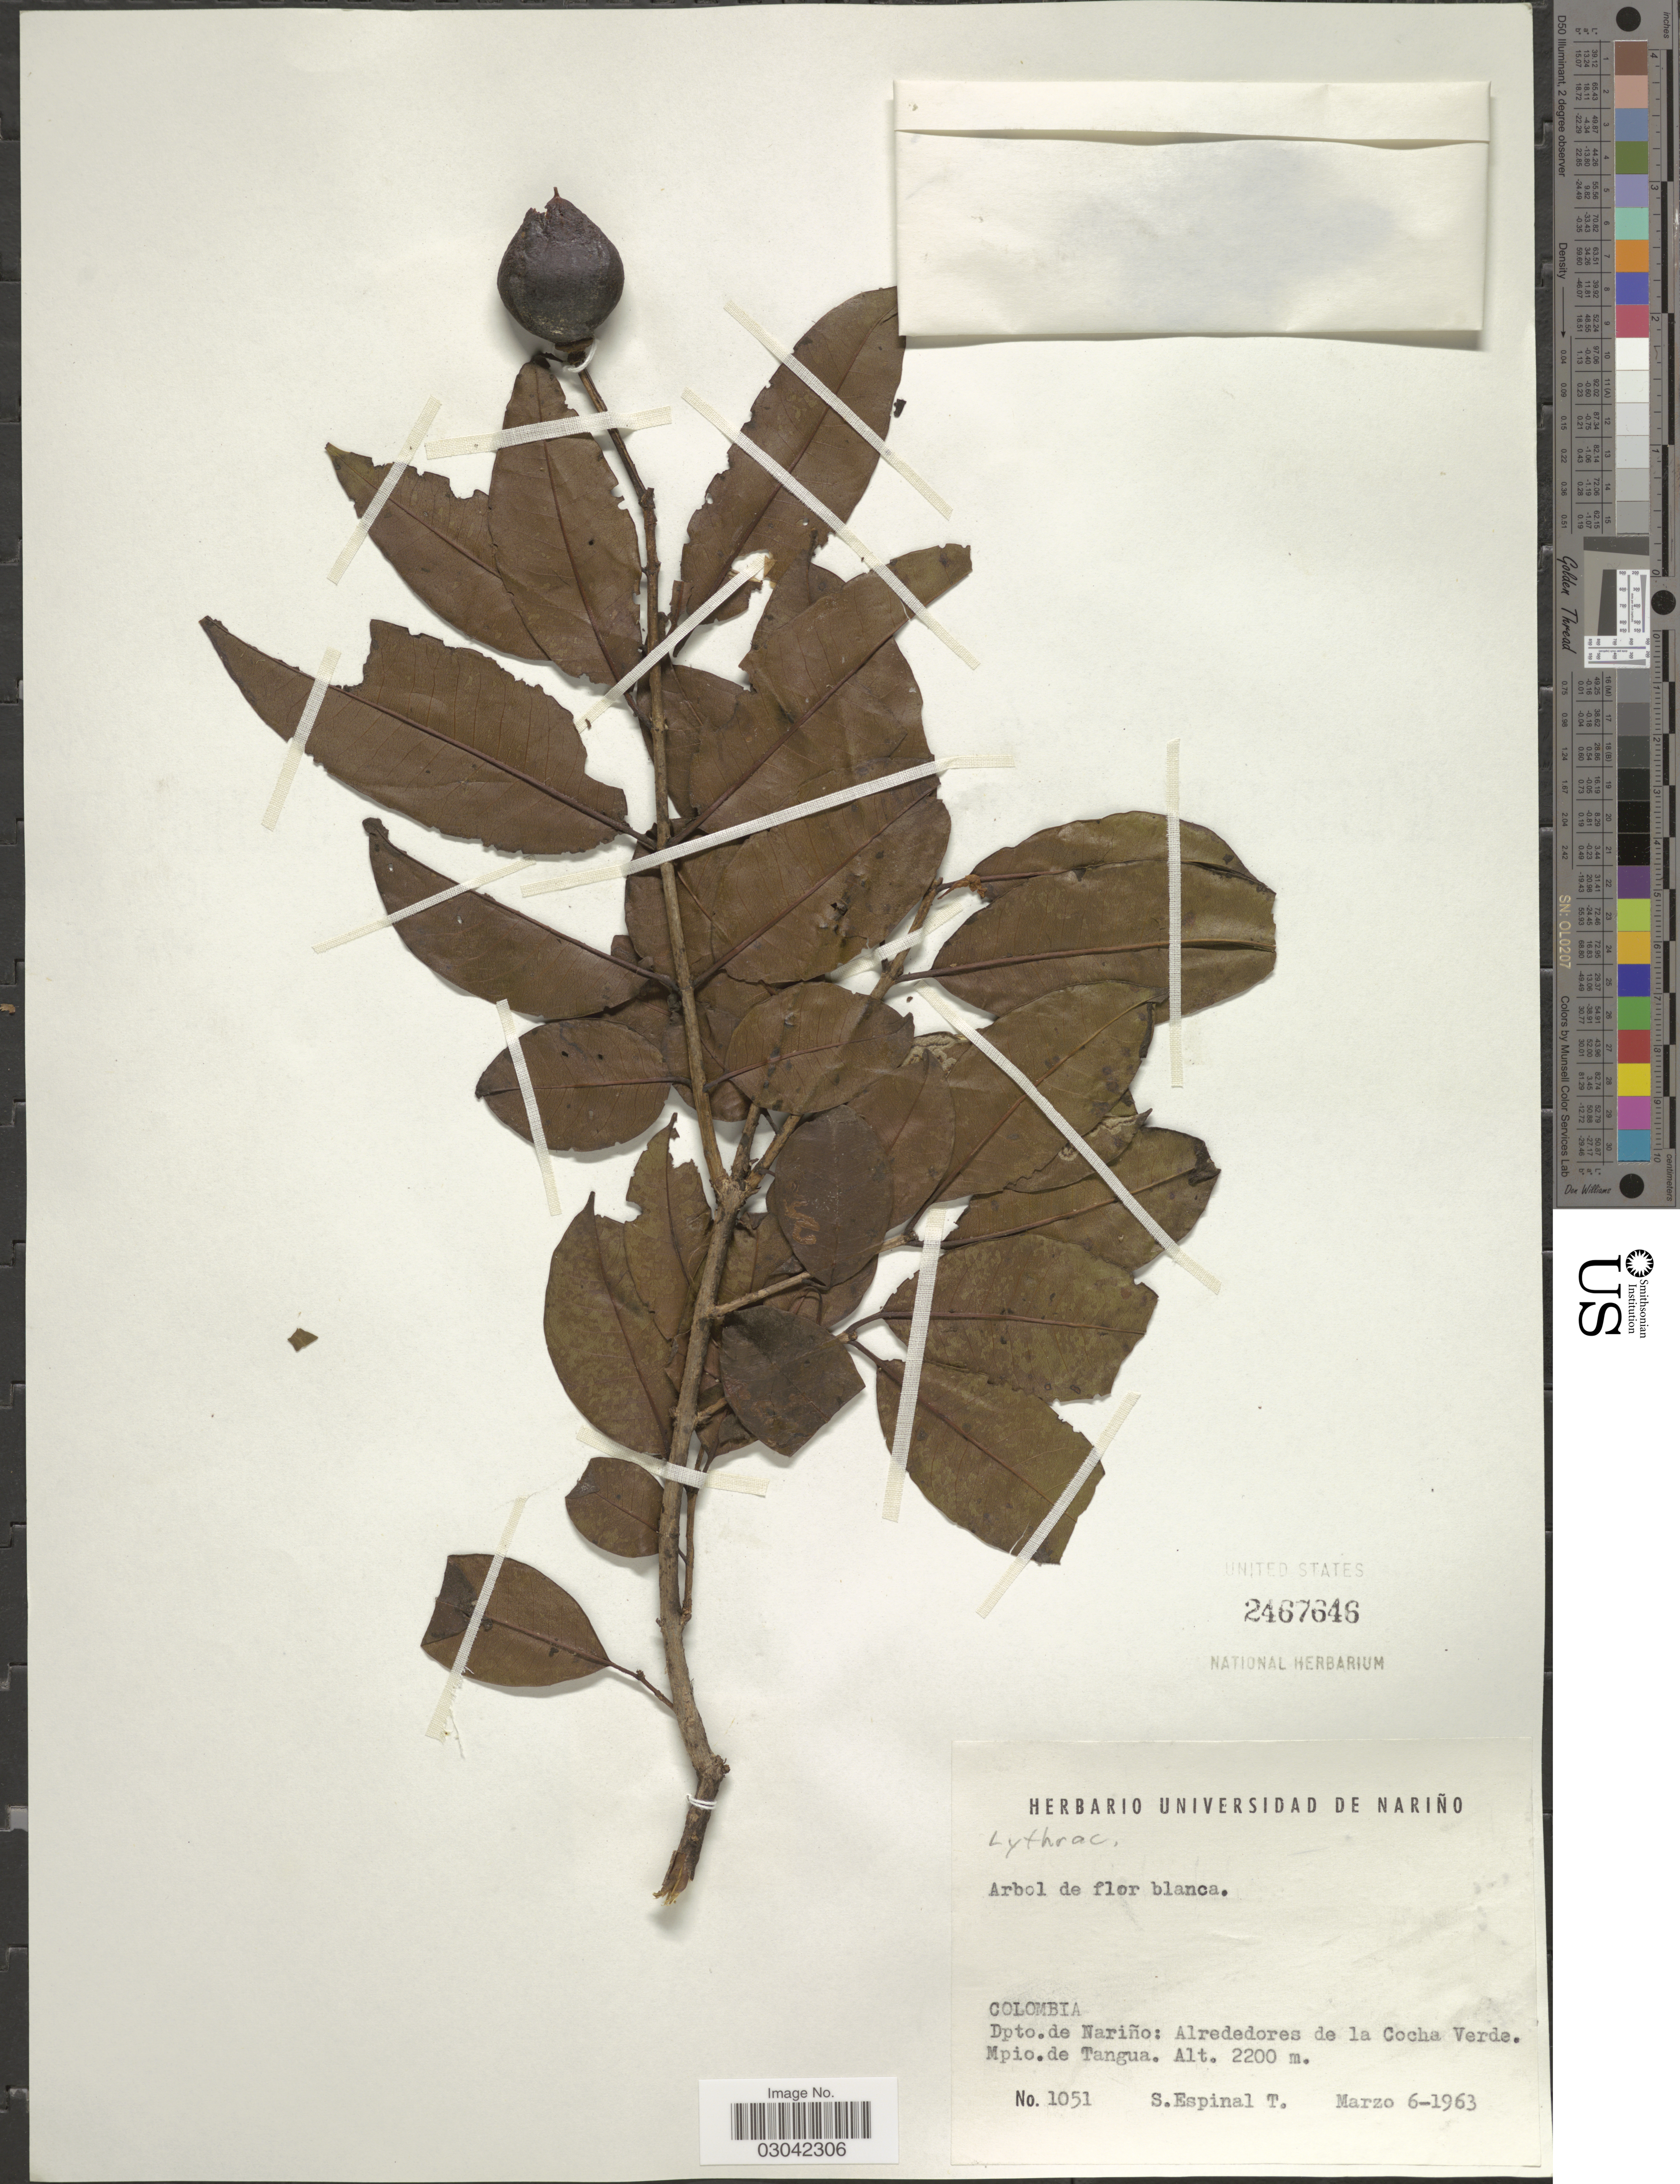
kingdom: Plantae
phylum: Tracheophyta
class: Magnoliopsida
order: Myrtales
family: Lythraceae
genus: Lafoensia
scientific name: Lafoensia acuminata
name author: (Ruiz & Pav.) DC.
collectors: S. Espinal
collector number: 1051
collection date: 1963-03-06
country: Colombia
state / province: Nariño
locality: Dpto. de Nariño: Alrededores de la Cocha Verde. Mpio. de Tangua.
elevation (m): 2200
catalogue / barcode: US 2467646